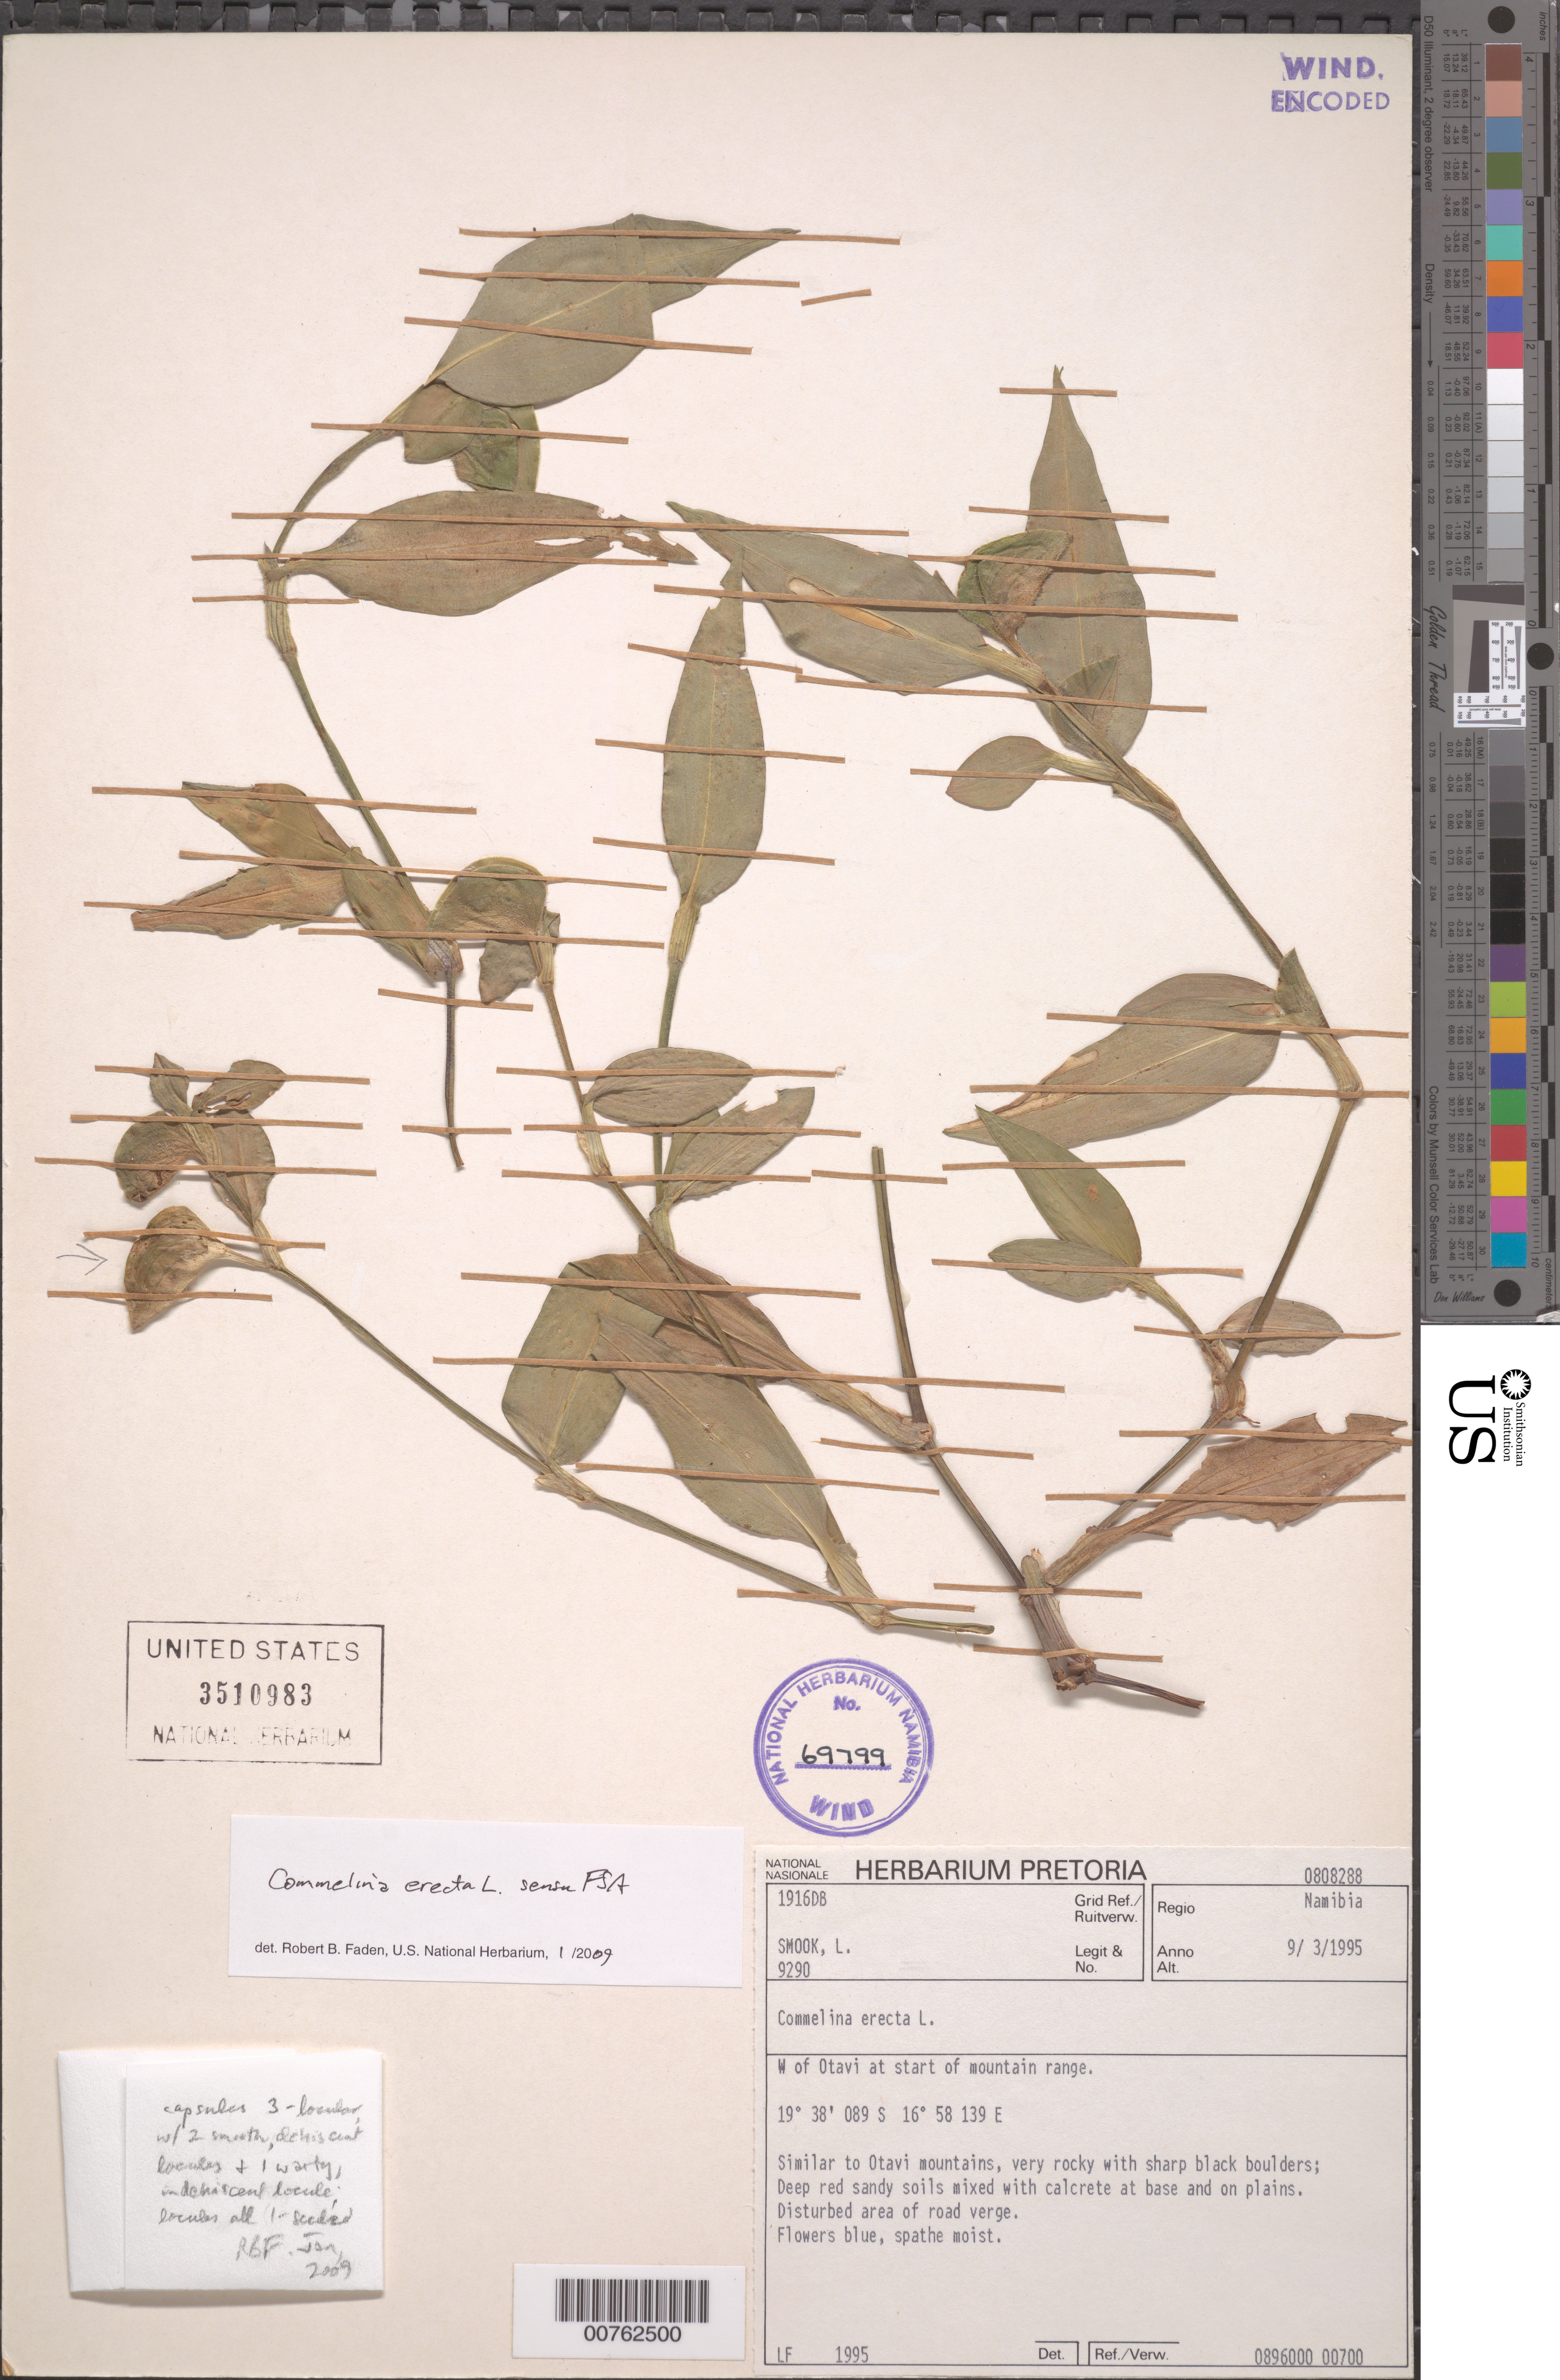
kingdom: Plantae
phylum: Tracheophyta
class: Liliopsida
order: Commelinales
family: Commelinaceae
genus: Commelina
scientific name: Commelina erecta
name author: L.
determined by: Faden, Robert B., (US), Smithsonian Institution - National Museum of Natural History (UNITED STATES)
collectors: L. Smook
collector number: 9290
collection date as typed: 09 Mar 1995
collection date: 1995-03-09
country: Namibia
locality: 19°38"089'S 16°58"139"E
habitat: Similar to Otavi mountains, very rocky with sharp black boulders; Deep red sandy soils miced with calcrete at base and on plains. Disturbed area of road verge.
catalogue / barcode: US 3510983